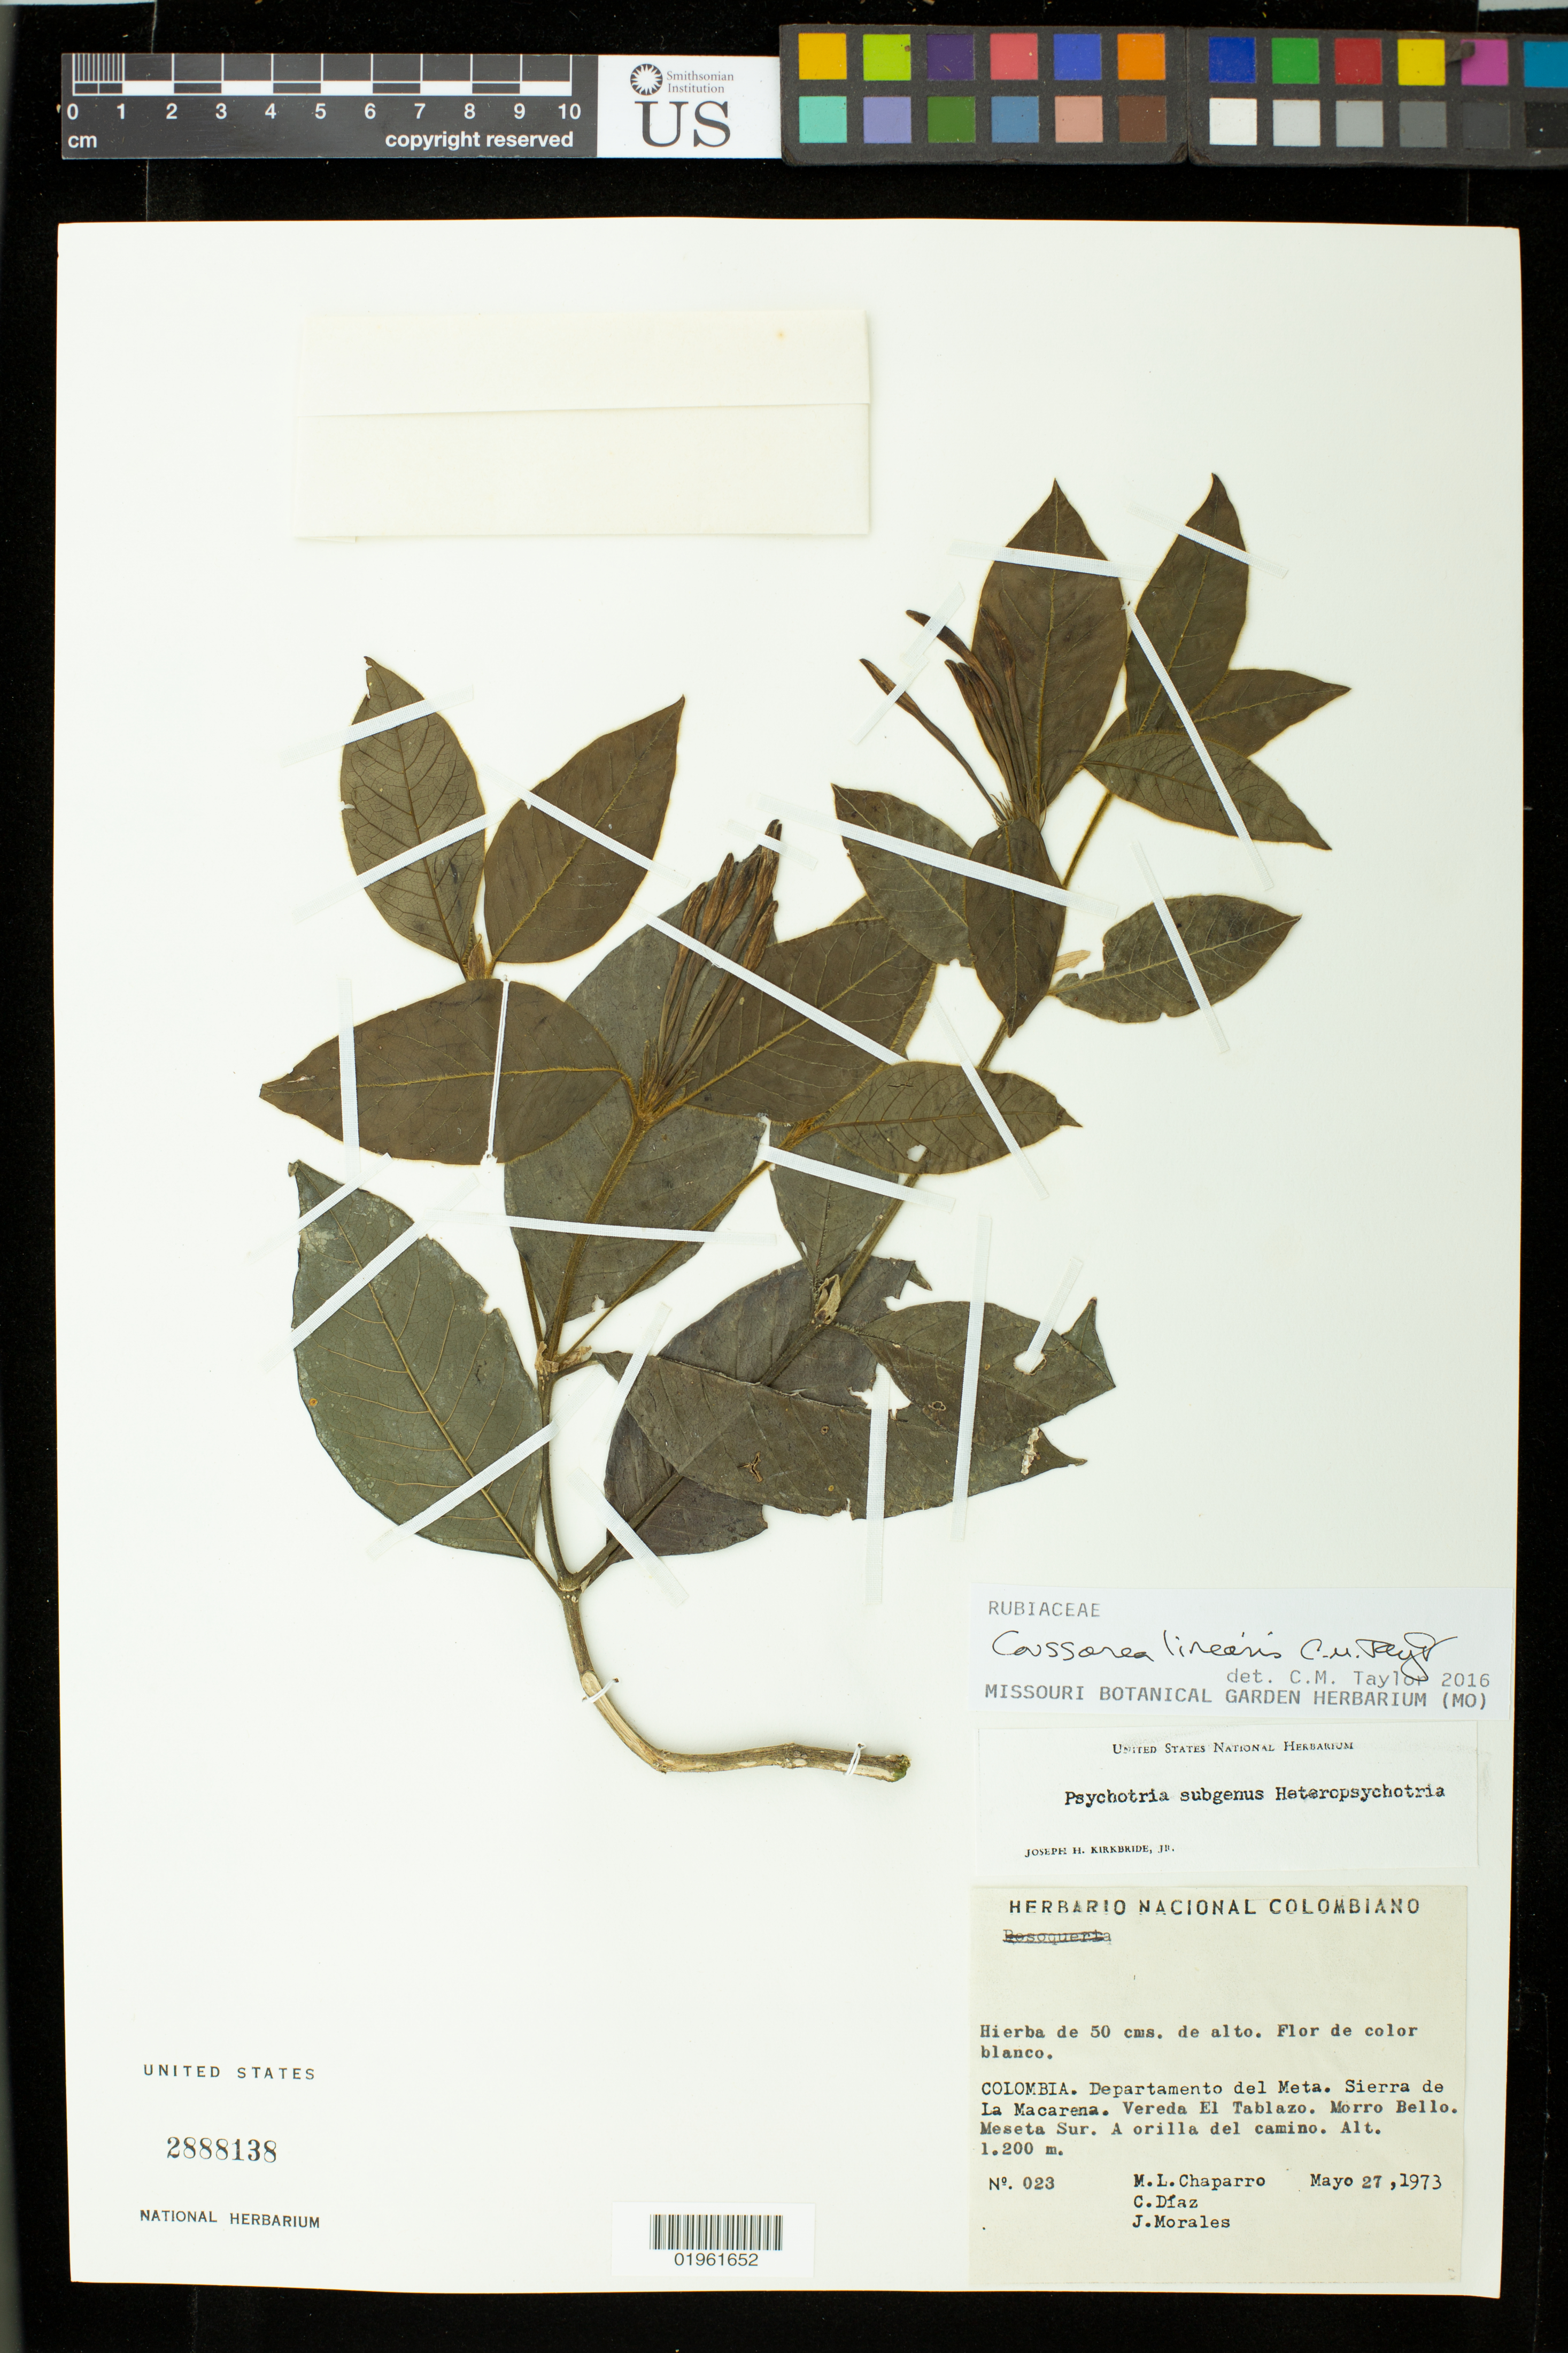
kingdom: Plantae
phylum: Tracheophyta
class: Magnoliopsida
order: Gentianales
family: Rubiaceae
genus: Psychotria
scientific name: Psychotria sp.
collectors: M. Chaparro, C. Díaz & J. Morales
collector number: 023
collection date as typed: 27-May-73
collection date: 1973-05-27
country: Colombia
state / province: Meta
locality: Sierra de la Macarena. Vereda El Tablazo. Morro Bello. Meseta Sur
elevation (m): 1200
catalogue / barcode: US 288138